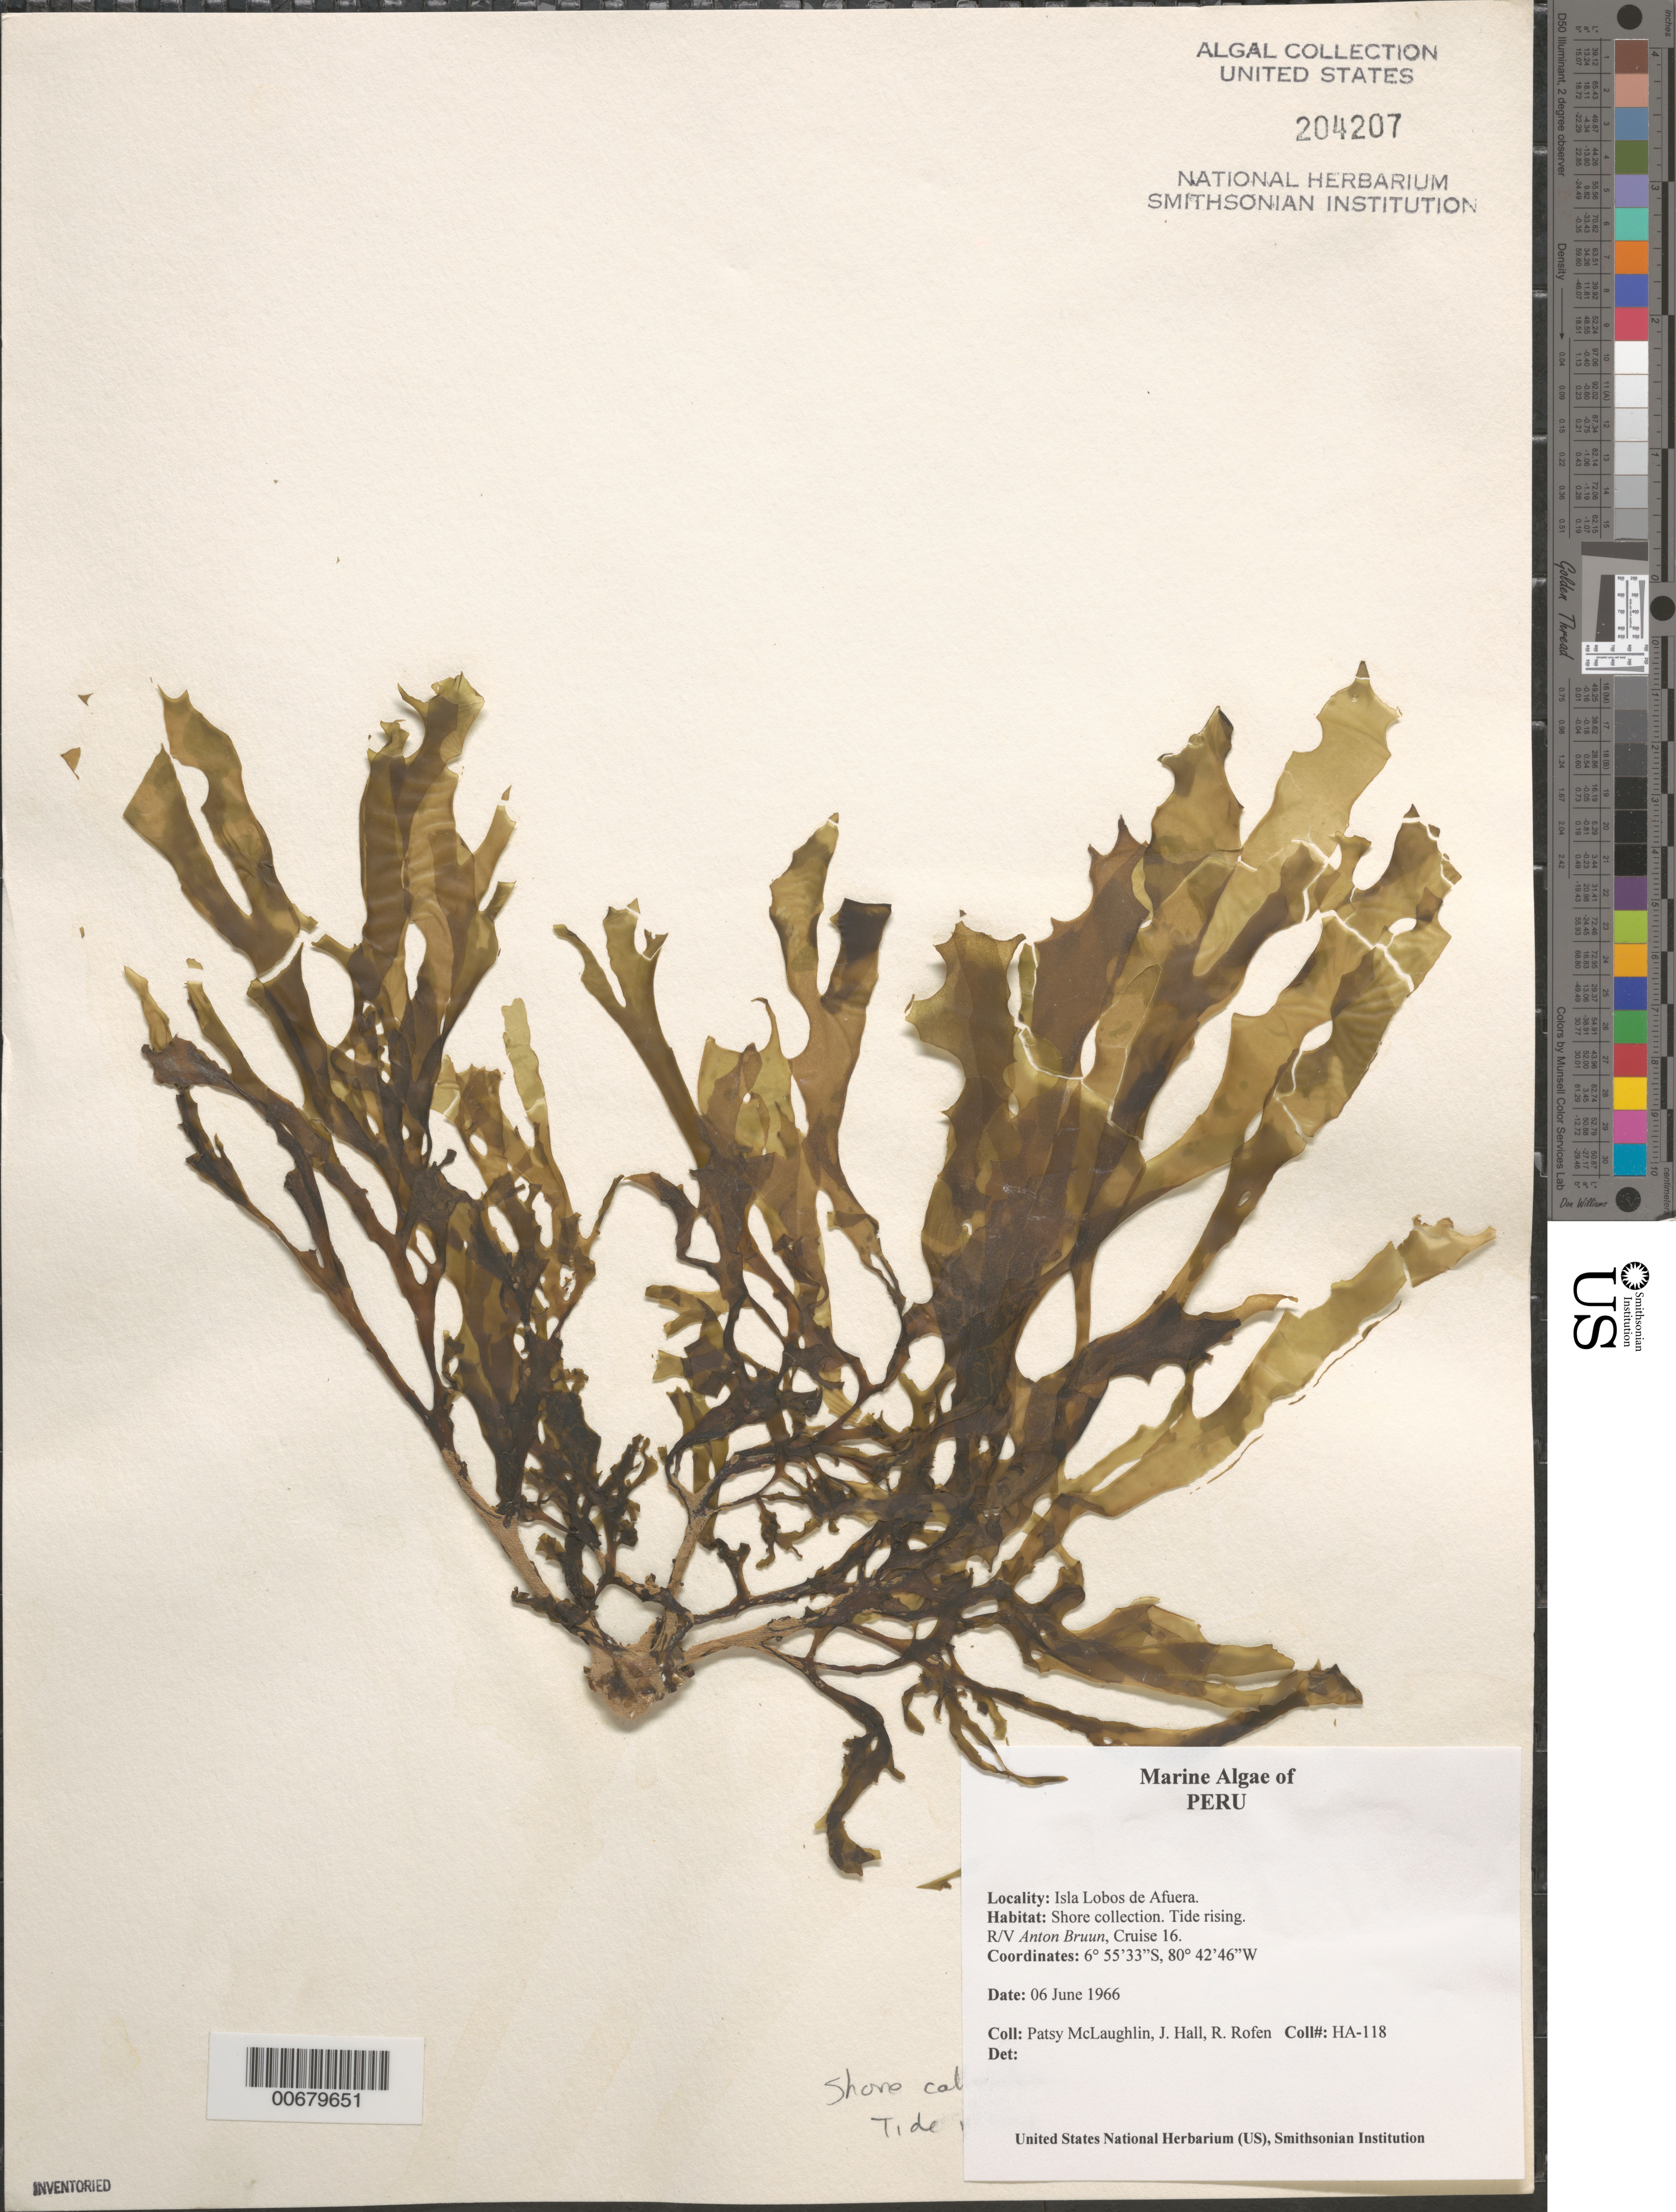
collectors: P. McLaughlin, J. Hall & R. Rofen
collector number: HA-118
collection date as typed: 06 Jun 1966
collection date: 1966-06-06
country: Peru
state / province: Lambayeque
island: Lobos de Afuera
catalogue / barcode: US 204207